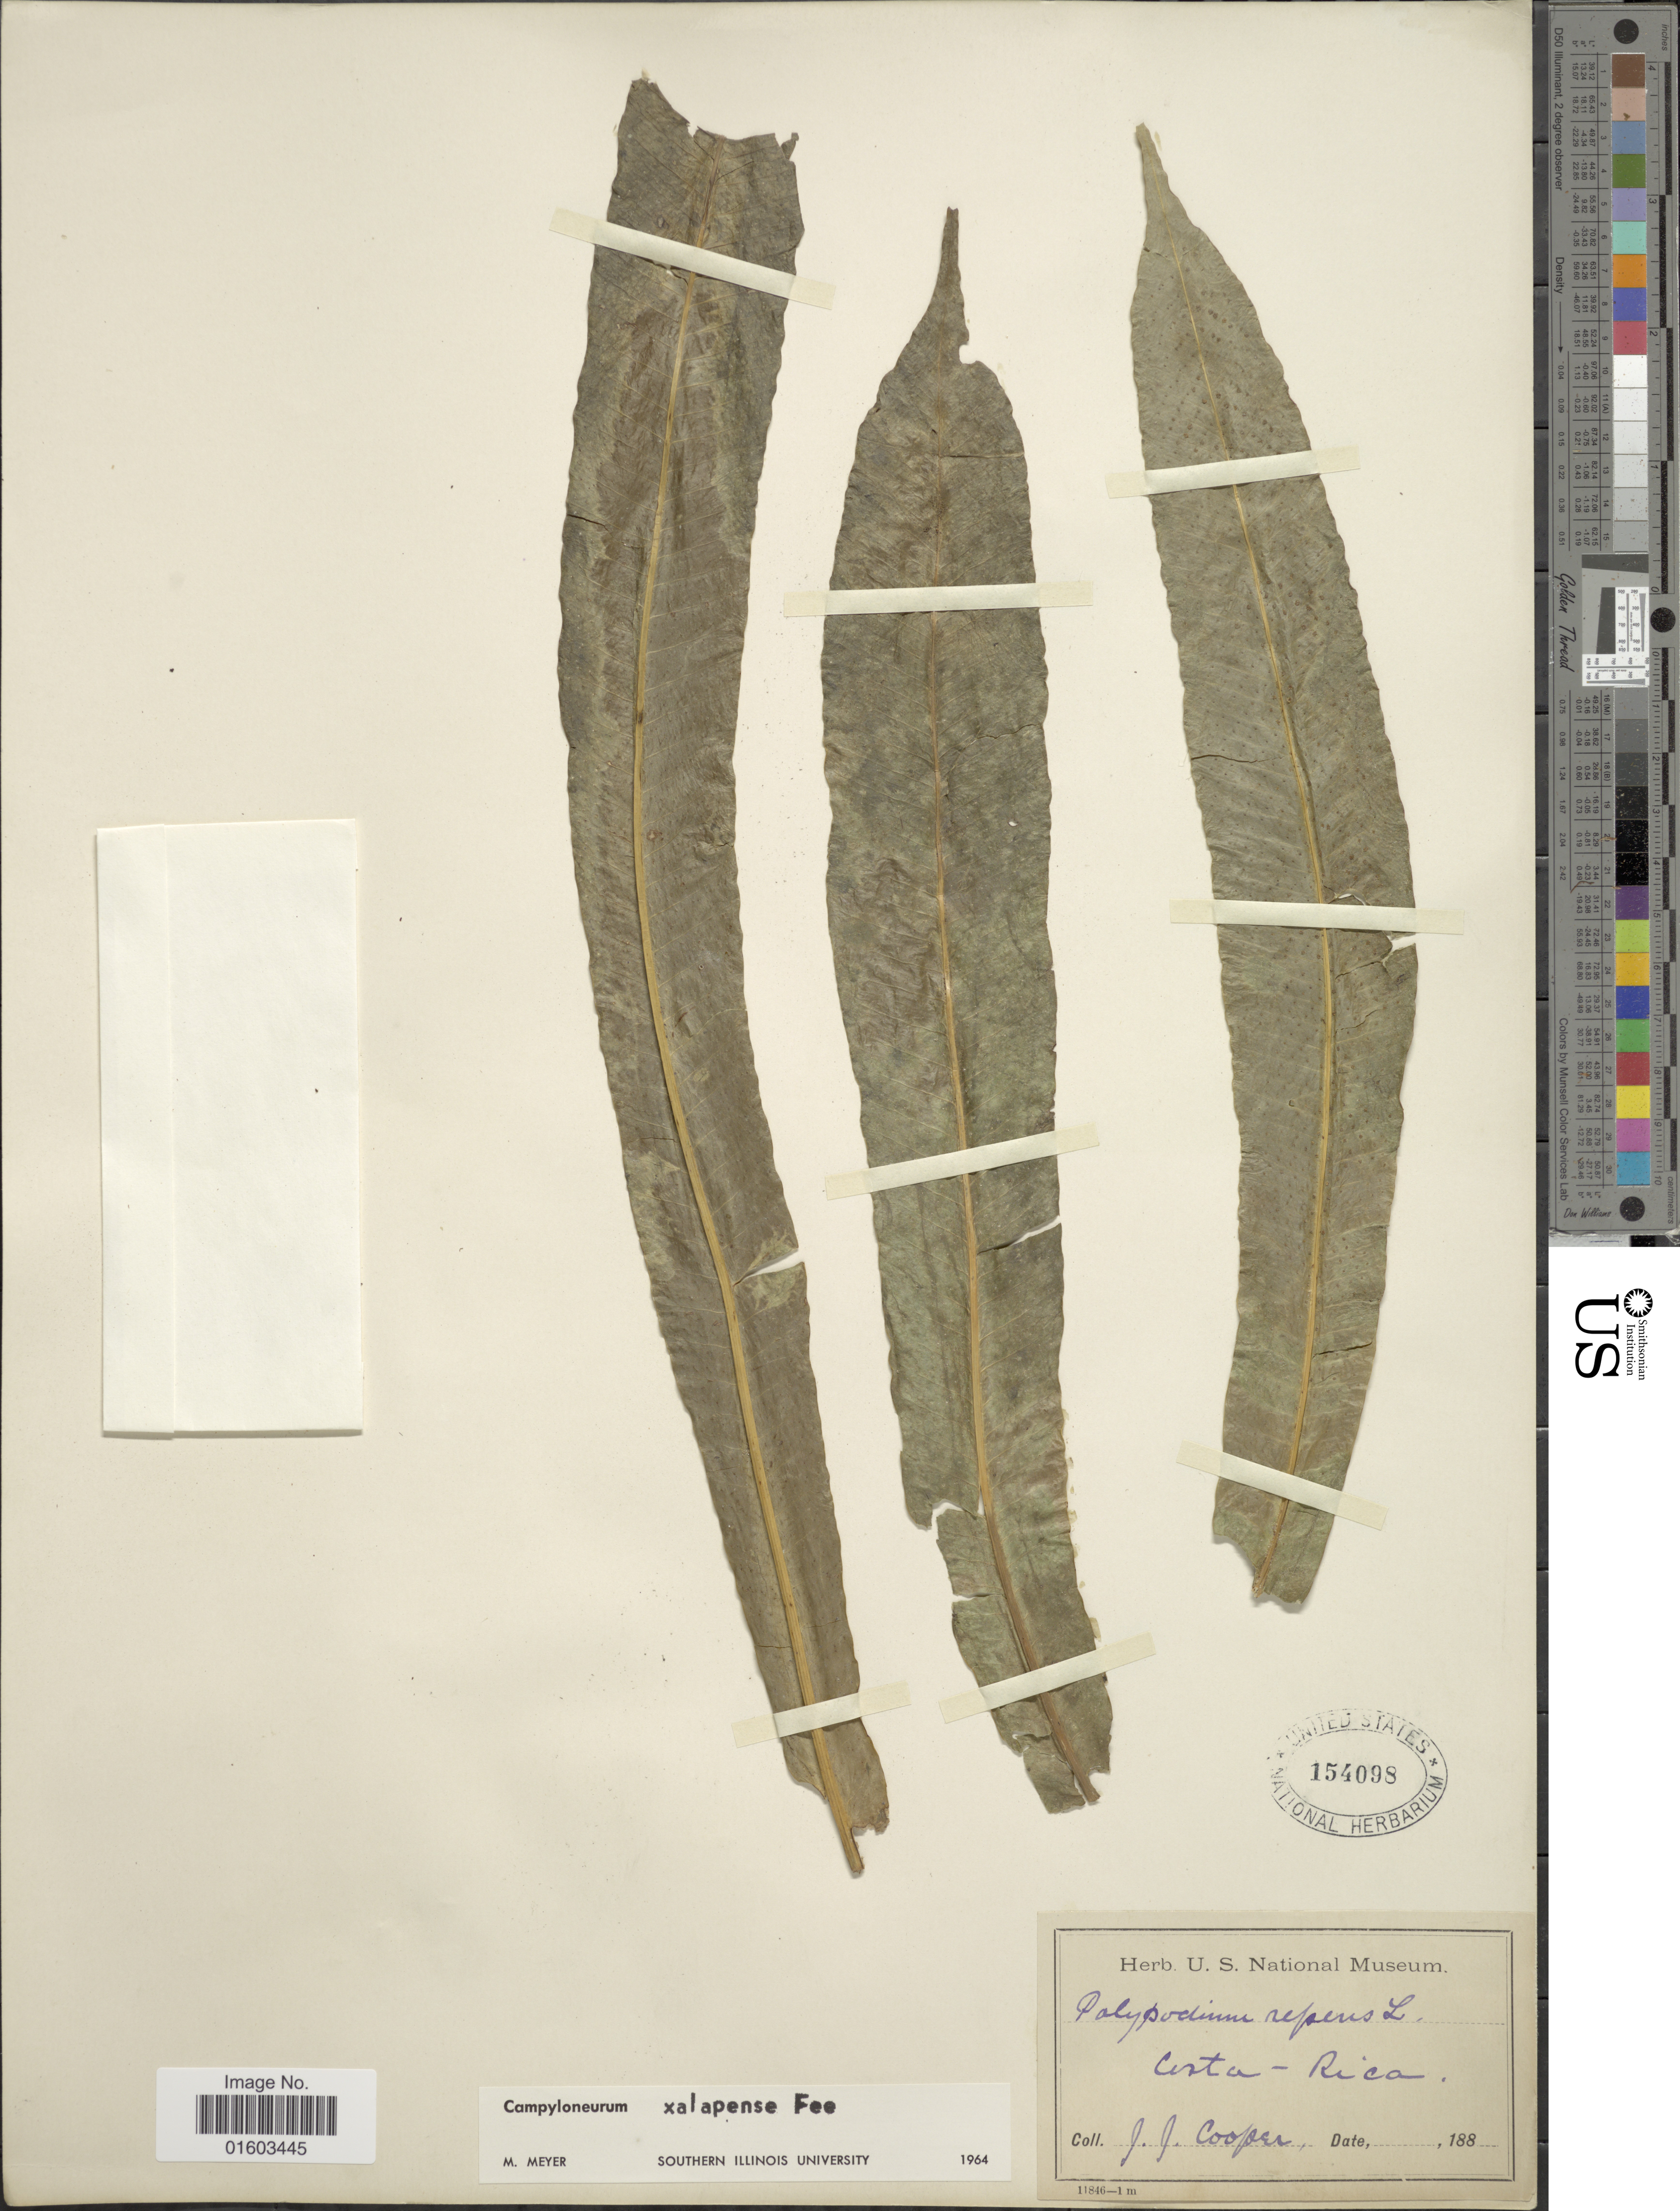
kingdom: Plantae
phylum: Tracheophyta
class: Polypodiopsida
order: Polypodiales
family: Polypodiaceae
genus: Campyloneurum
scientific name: Campyloneurum xalapense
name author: Fée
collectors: J. J. Cooper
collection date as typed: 188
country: Costa Rica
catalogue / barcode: US 154098